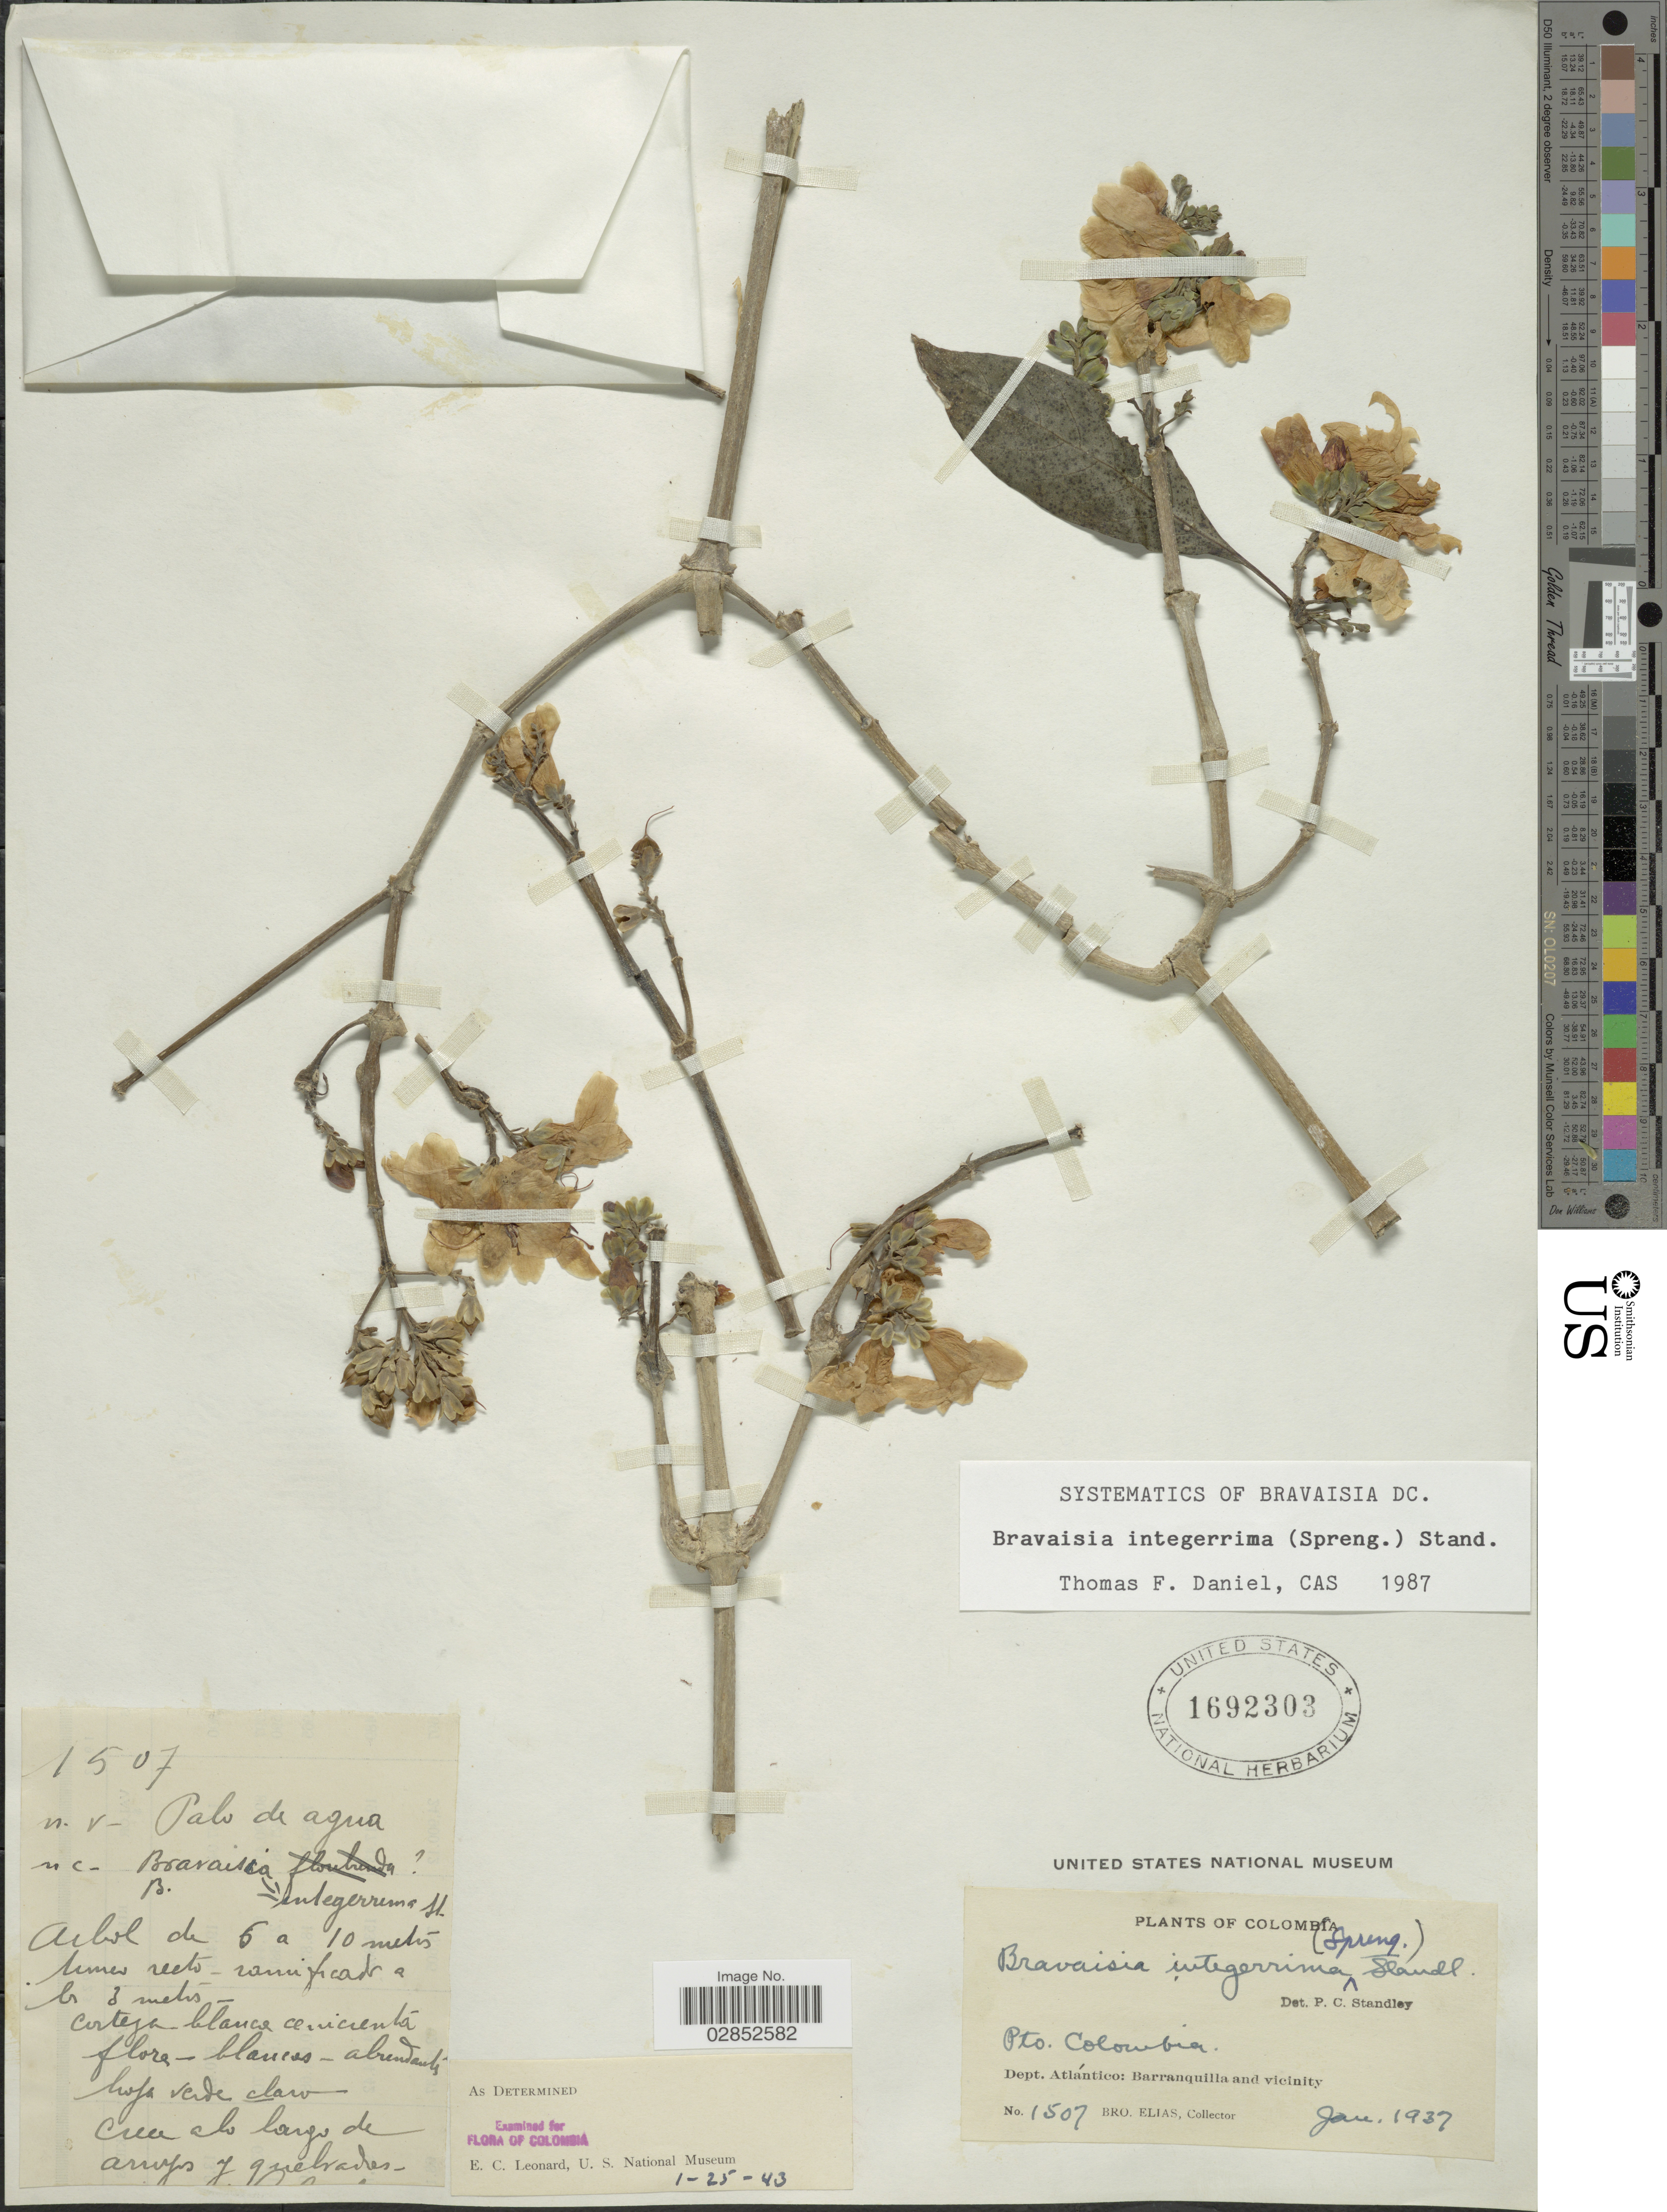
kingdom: Plantae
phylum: Tracheophyta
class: Magnoliopsida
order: Lamiales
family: Acanthaceae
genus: Bravaisia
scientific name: Bravaisia integerrima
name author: (Spreng.) Standl.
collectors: Bro. Elias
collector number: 1507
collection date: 1937-01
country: Colombia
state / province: Atlántico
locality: Pto. Colombia, Barranquilla and vicinity.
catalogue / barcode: US 1692303